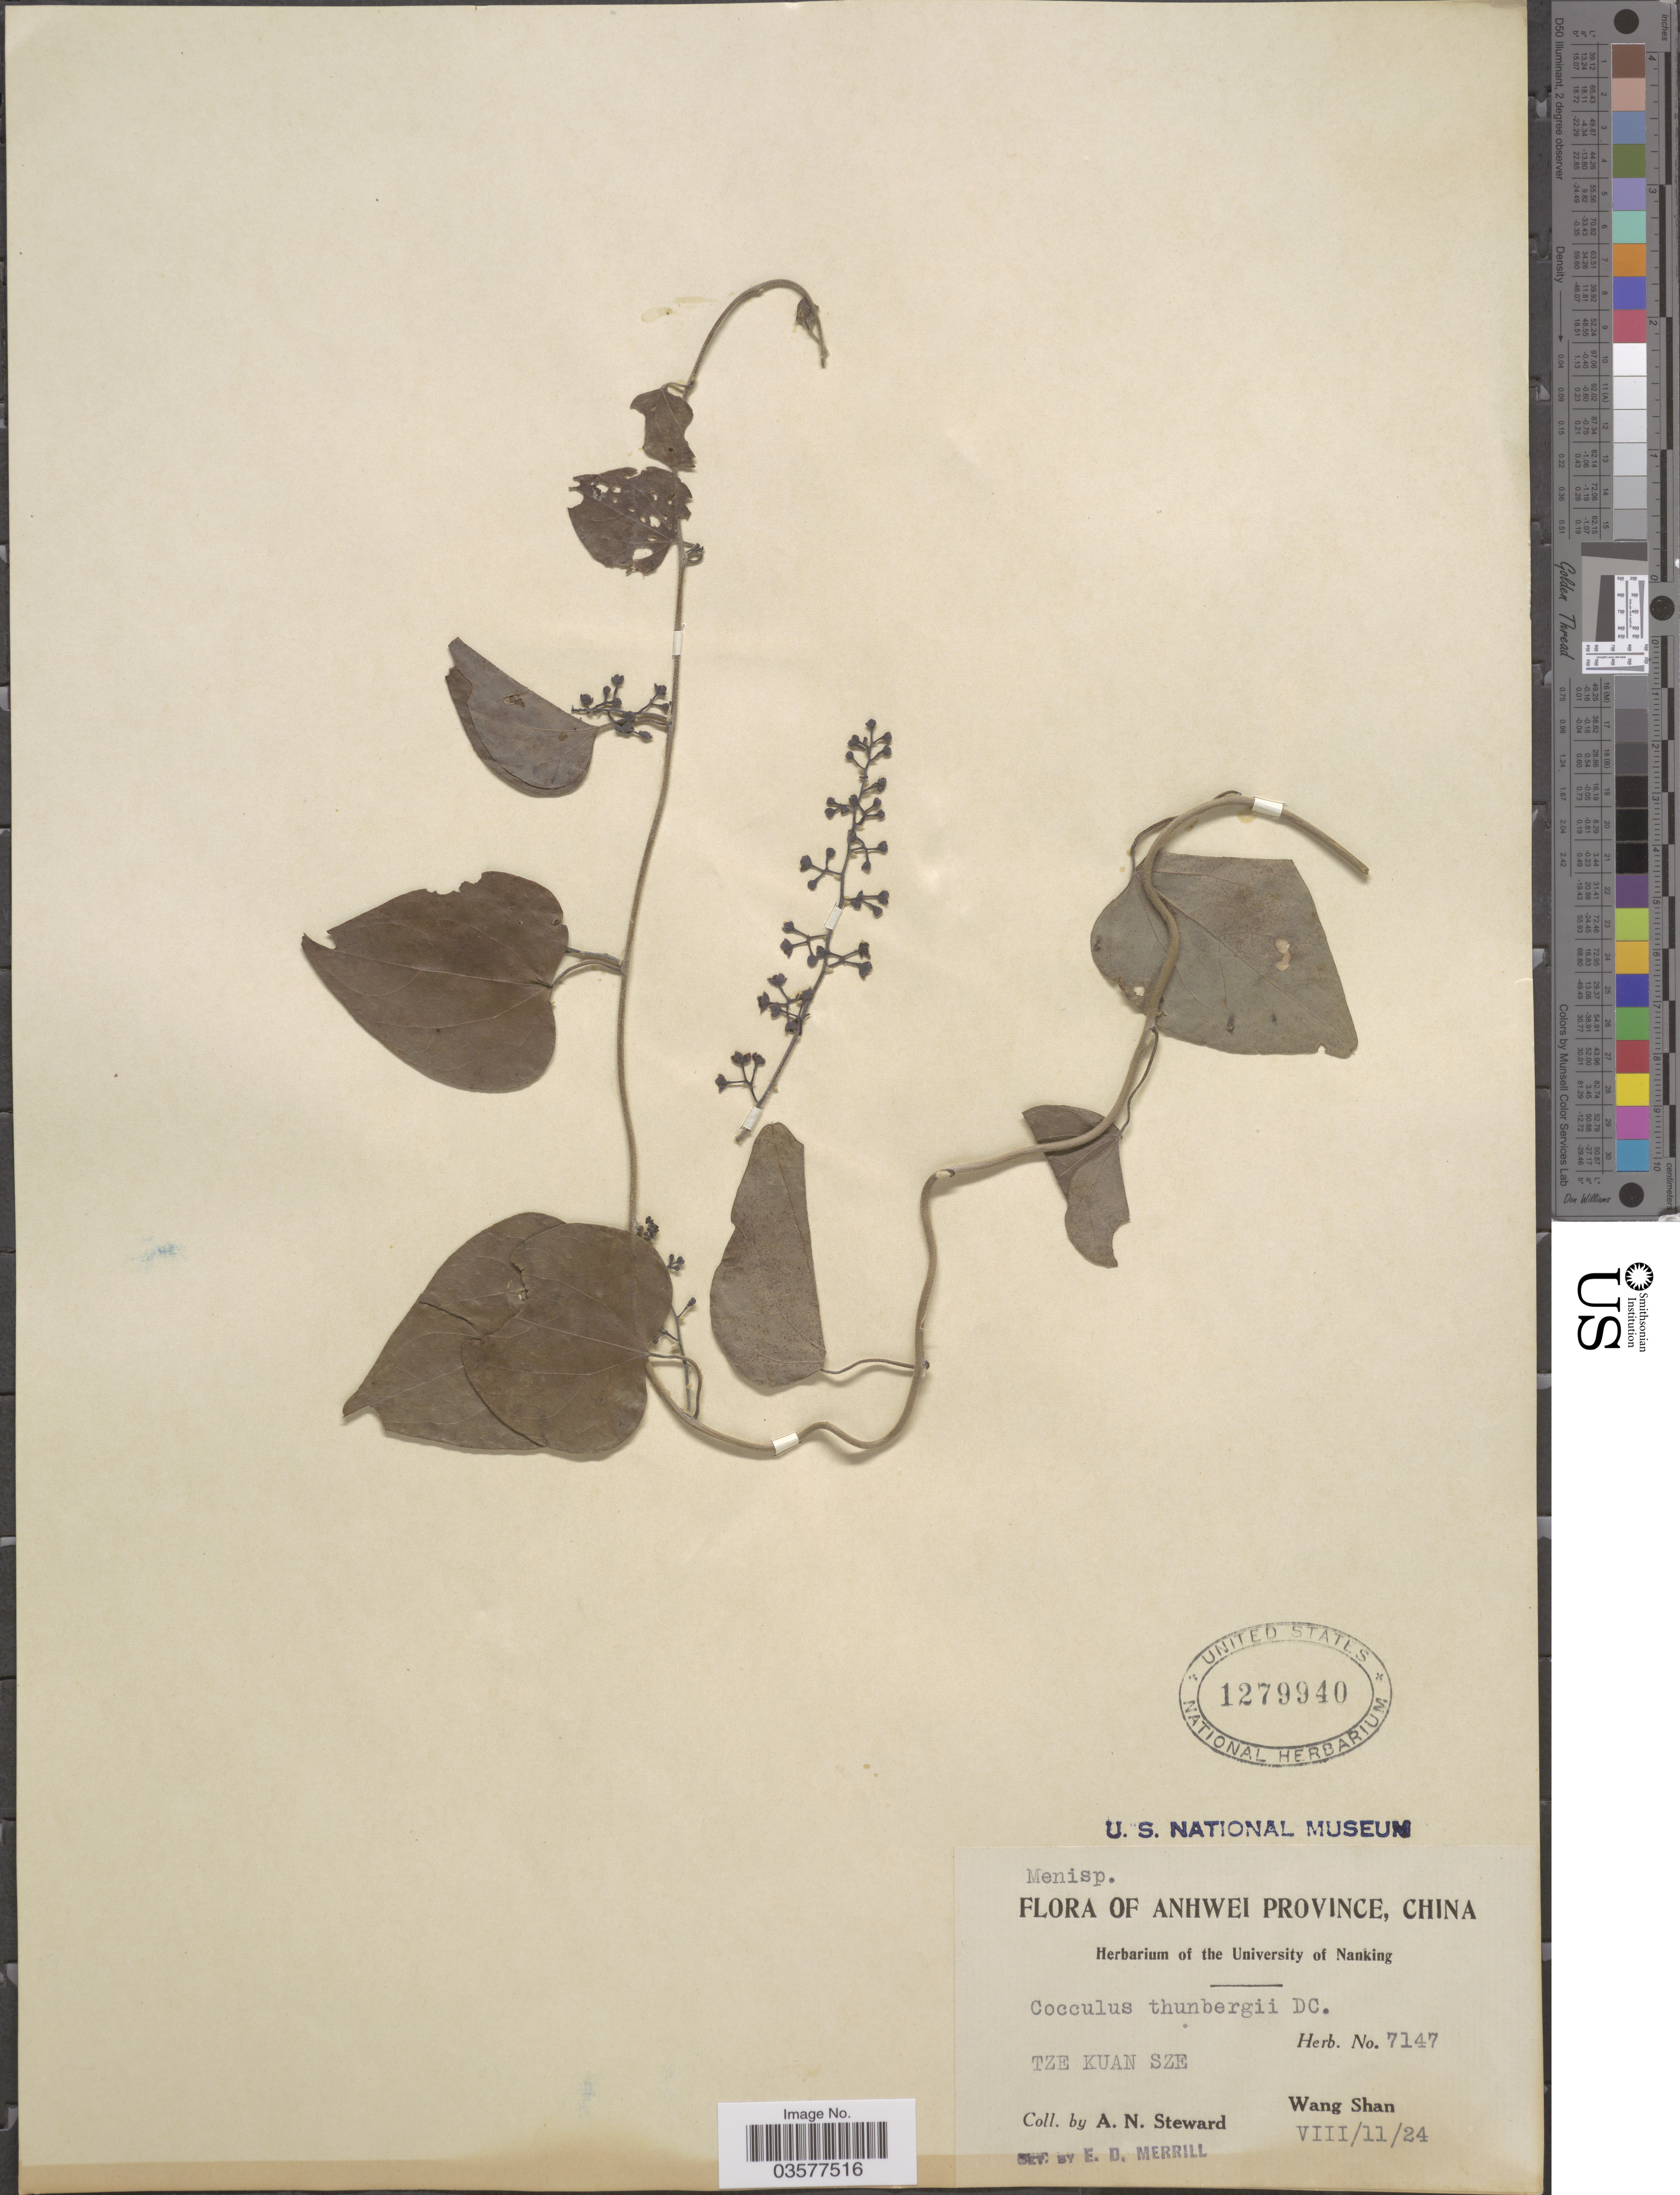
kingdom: Plantae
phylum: Tracheophyta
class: Magnoliopsida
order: Ranunculales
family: Menispermaceae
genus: Cocculus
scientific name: Cocculus orbiculatus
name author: (L.) DC.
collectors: A. N. Steward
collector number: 7147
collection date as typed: Transcribed d/m/y: 11/8/24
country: China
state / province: Anhui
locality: Anhwei Province. Tze Kuan Sze. Wang Shan.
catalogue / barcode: US 1279940